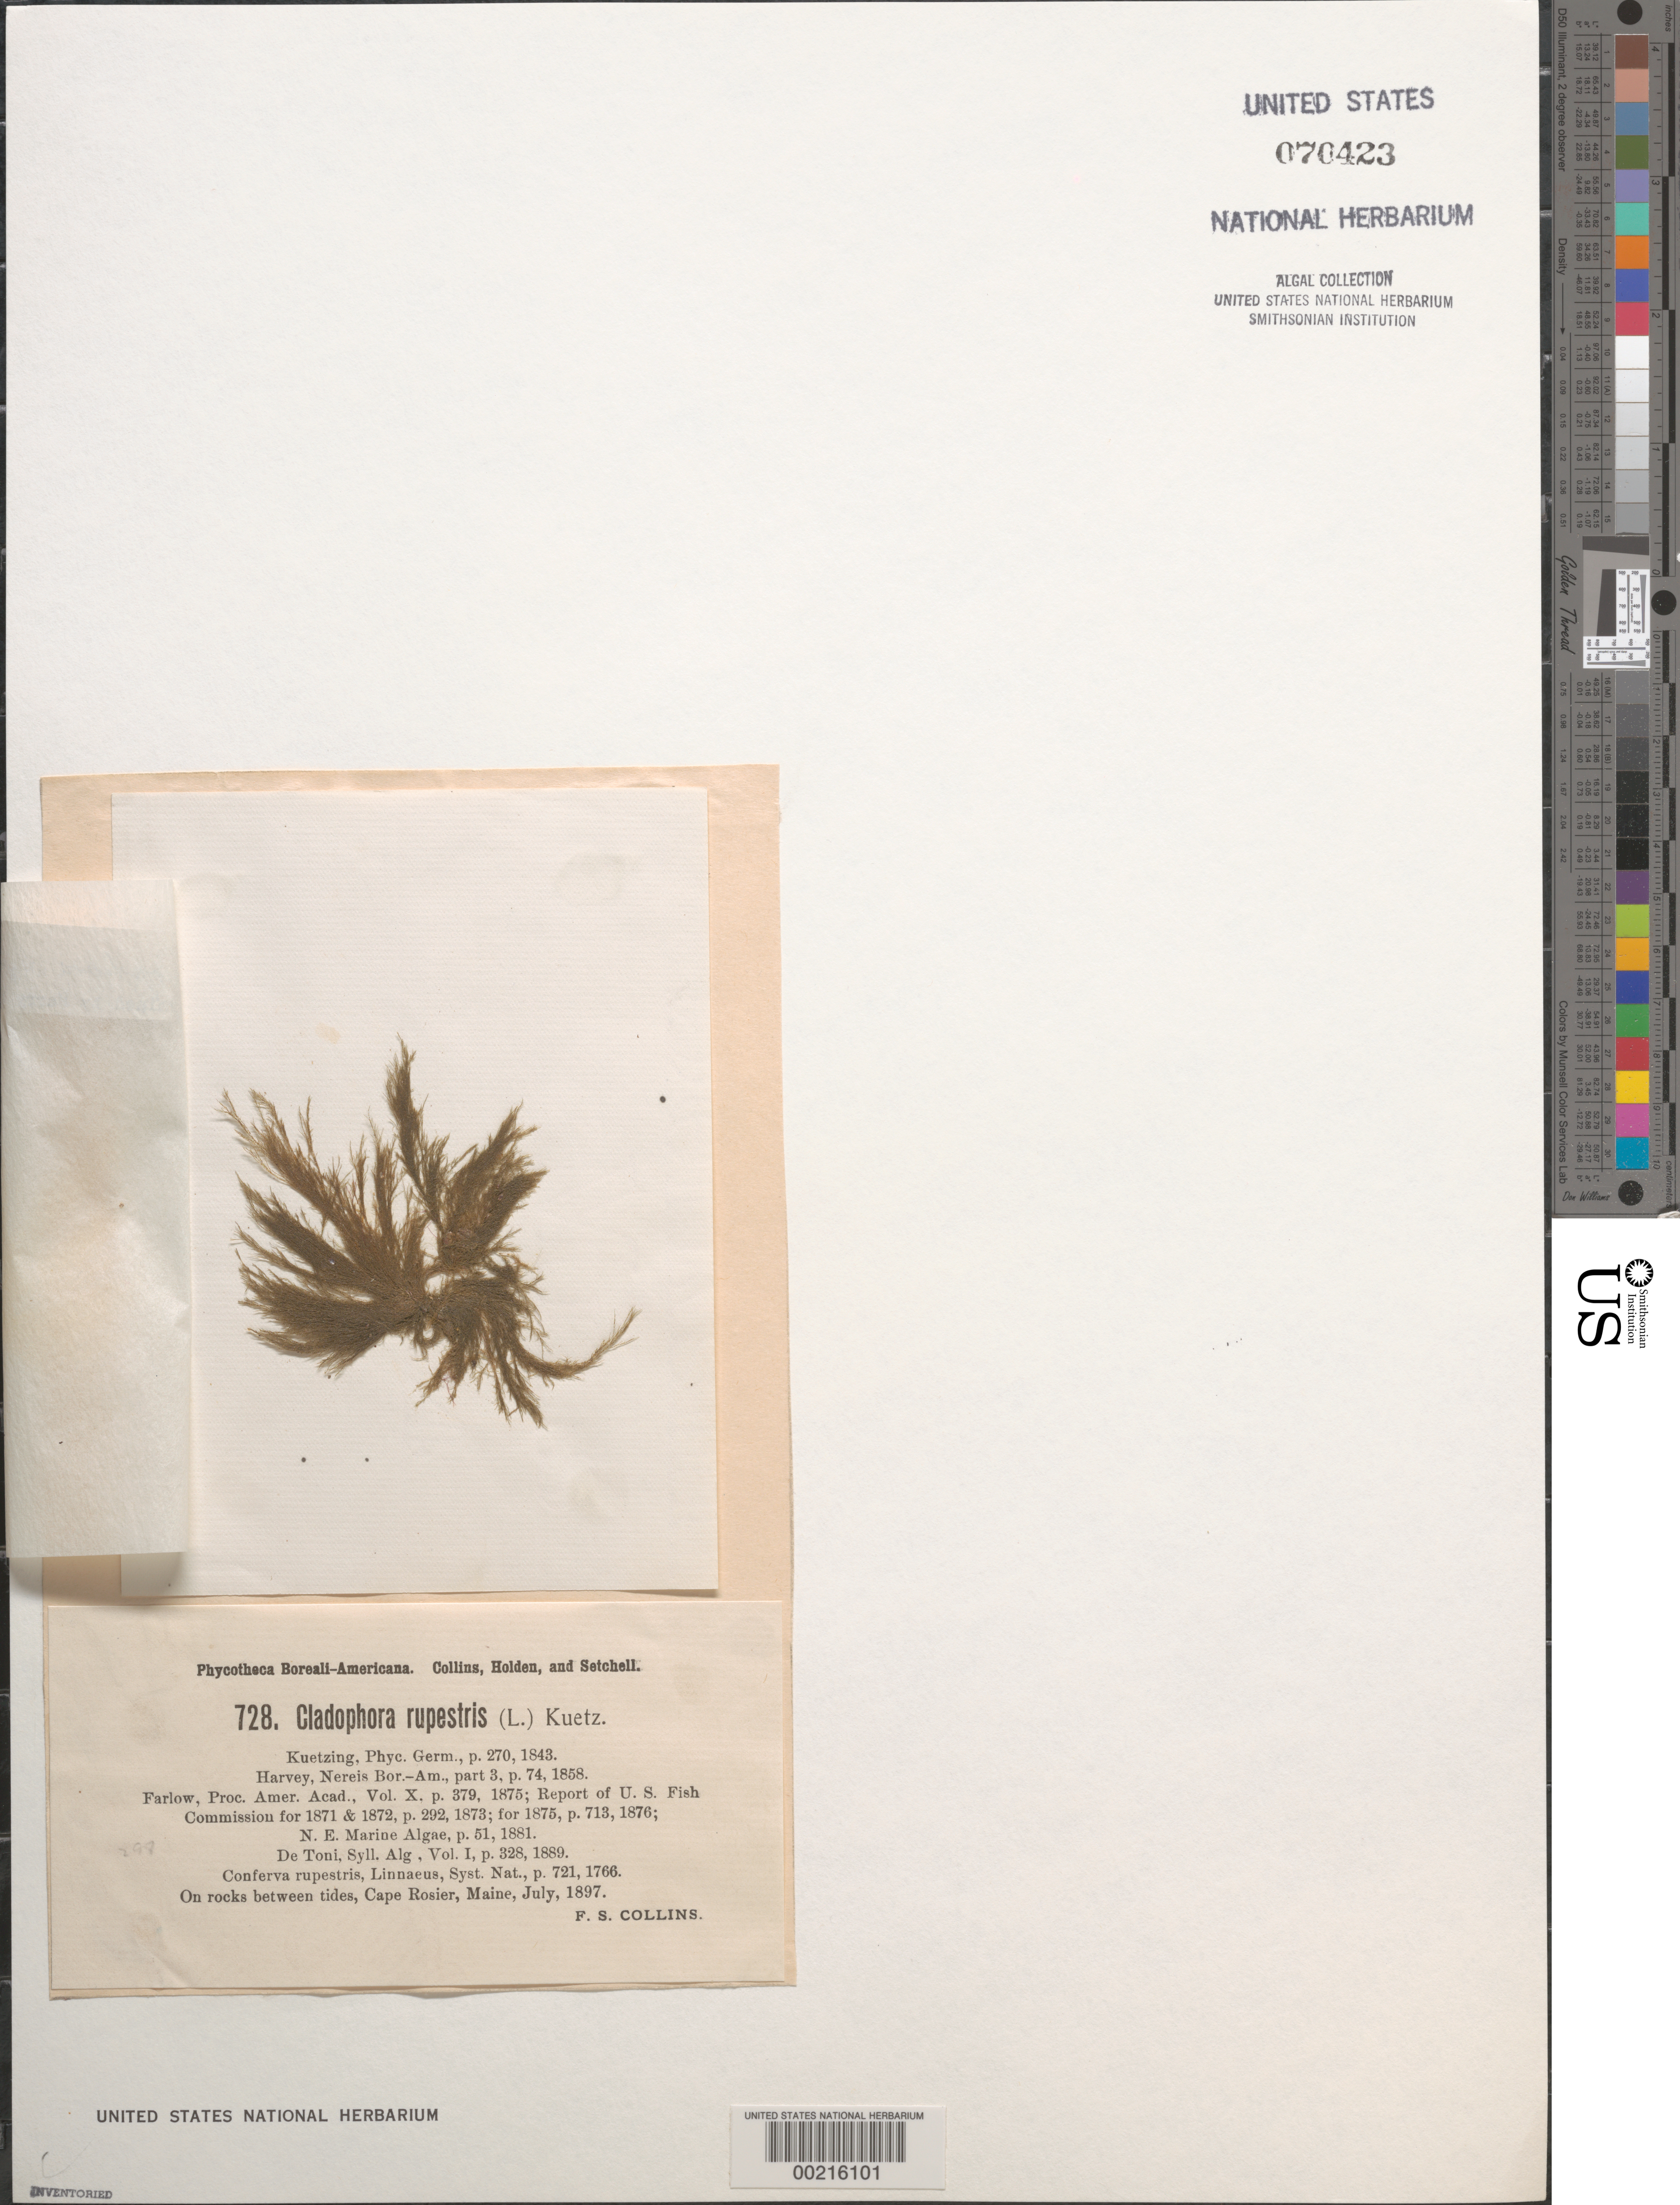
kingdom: Plantae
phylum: Chlorophyta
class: Ulvophyceae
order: Cladophorales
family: Cladophoraceae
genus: Cladophora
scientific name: Cladophora rupestris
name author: (Roth) Kütz.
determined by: Phinney, H. K.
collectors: F. Collins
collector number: PB-A 728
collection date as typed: Jul 1897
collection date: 1897-07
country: United States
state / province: Maine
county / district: Hancock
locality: Cape Rosier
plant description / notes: Collins, Holden & Setchell, Phycotheca Boreali-Americana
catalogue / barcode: US 70423